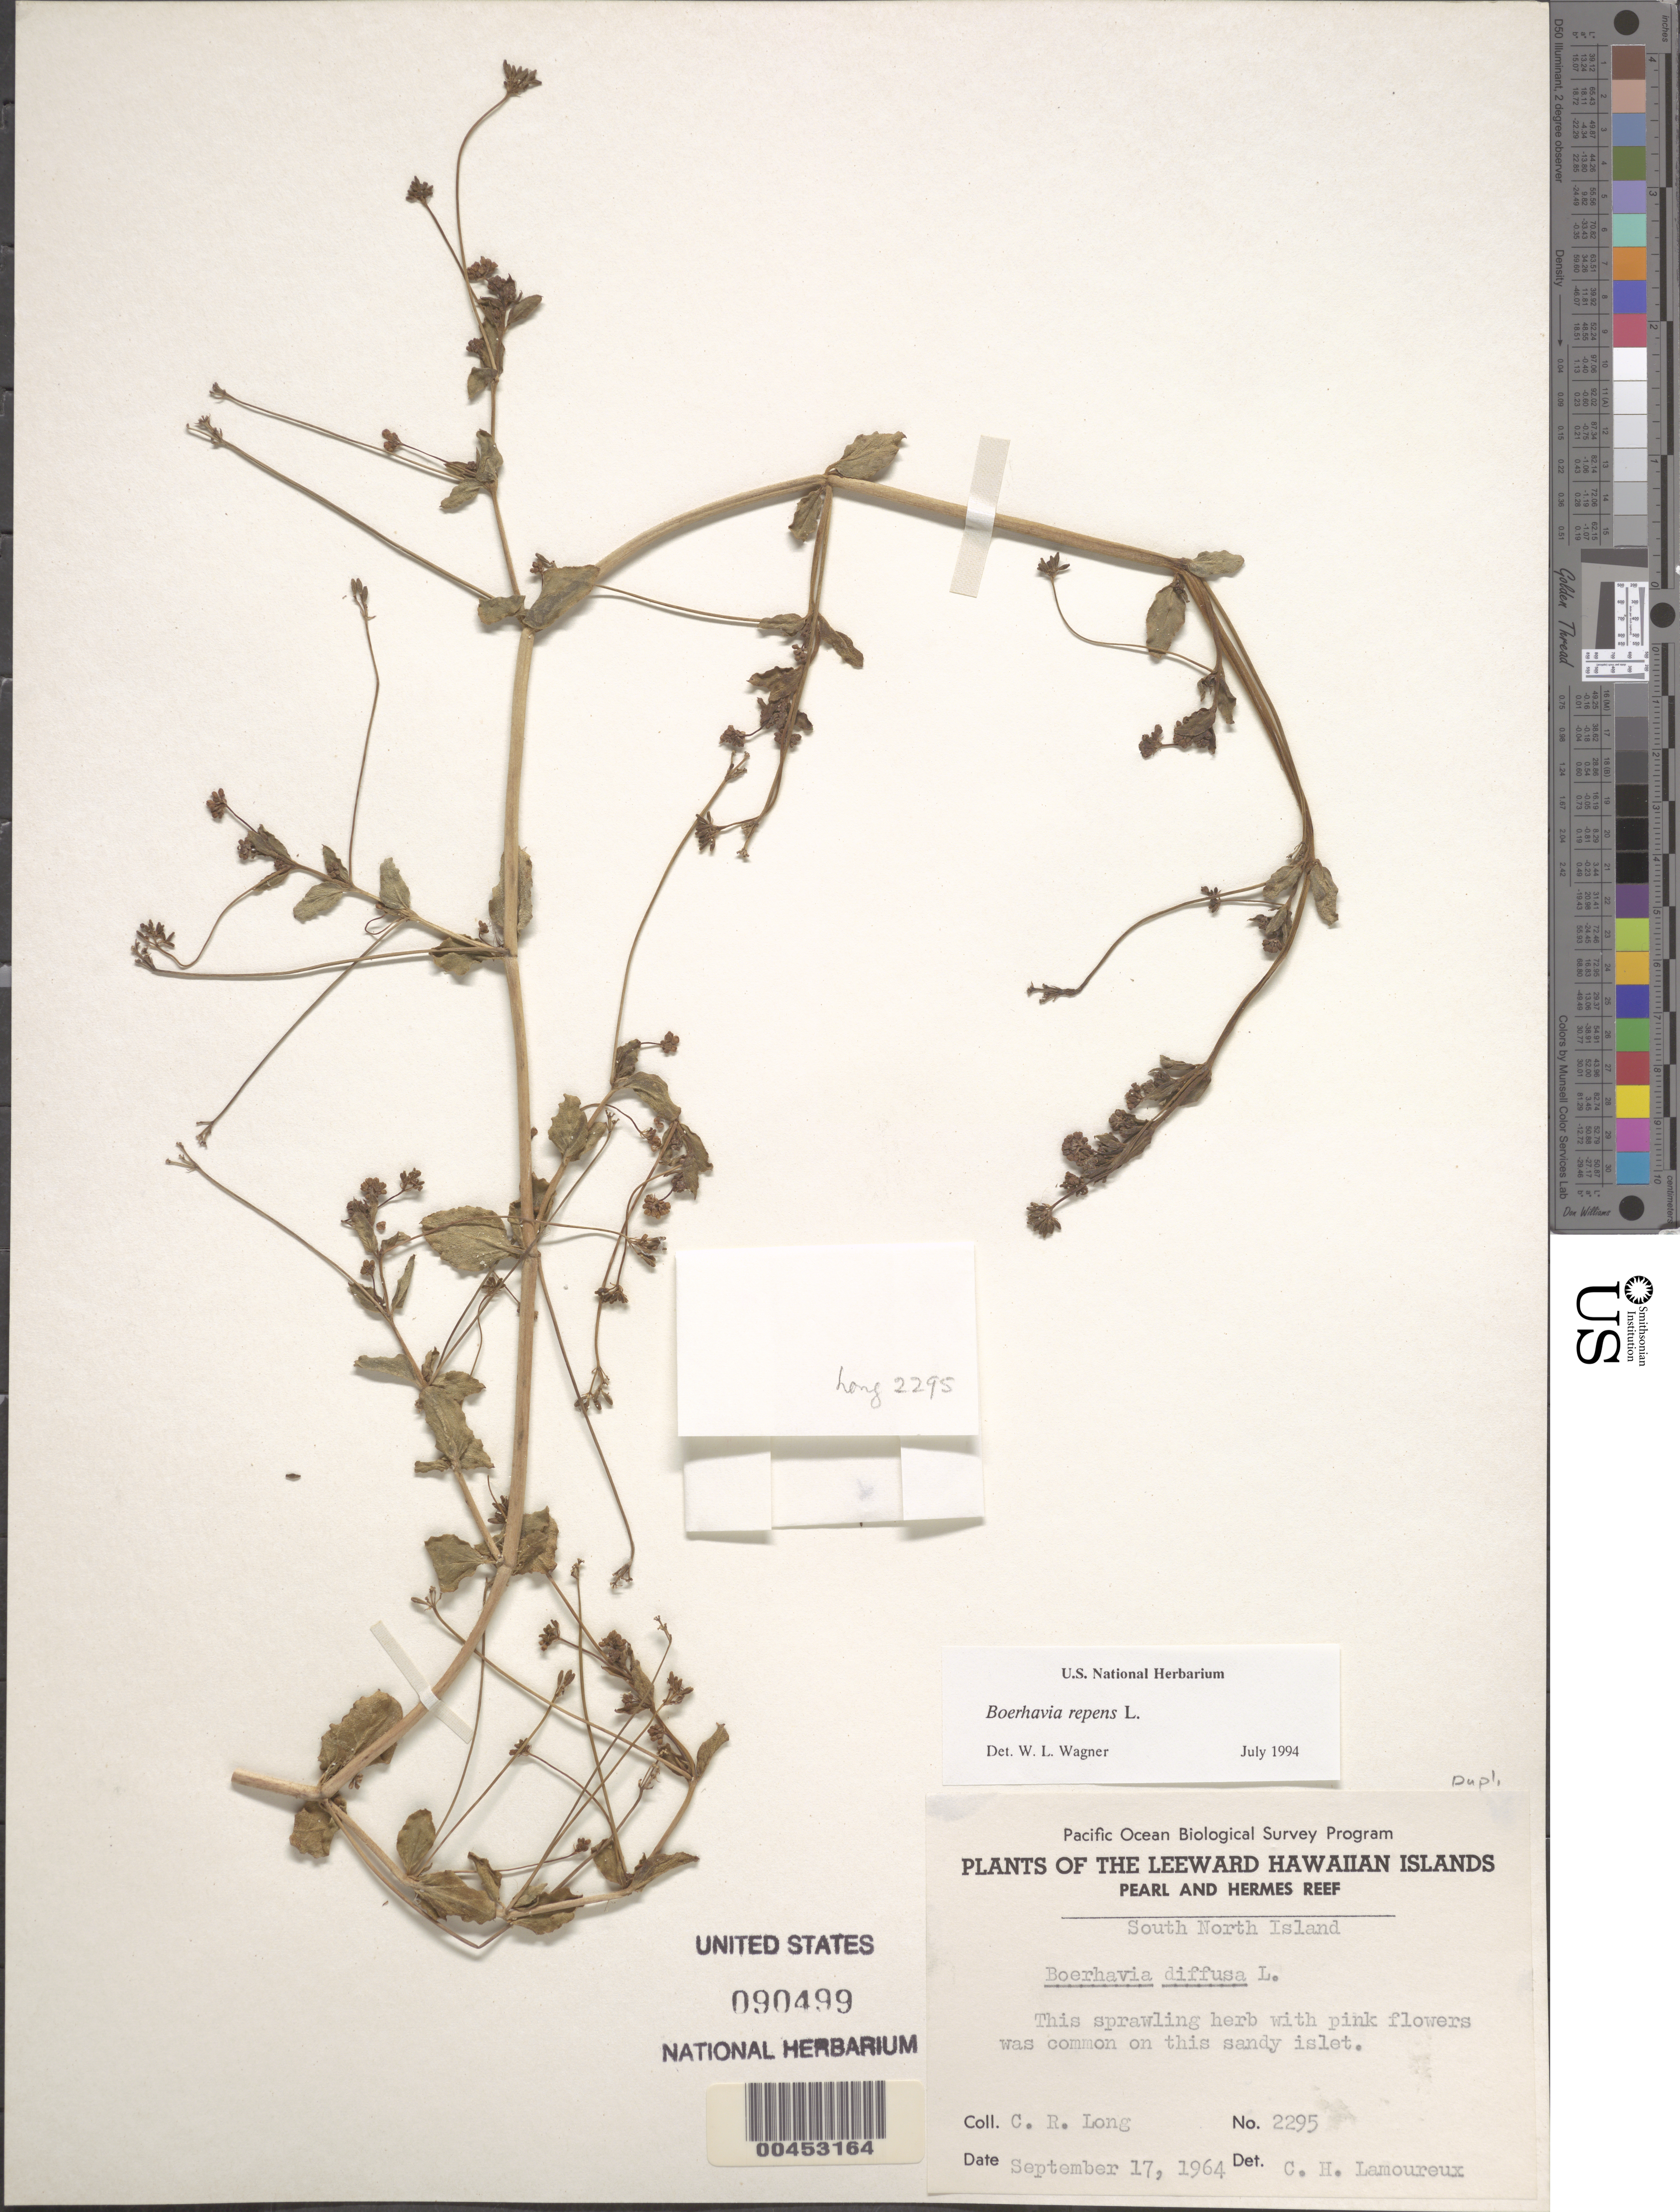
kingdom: Plantae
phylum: Tracheophyta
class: Magnoliopsida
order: Caryophyllales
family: Nyctaginaceae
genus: Boerhavia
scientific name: Boerhavia repens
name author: L.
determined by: Wagner, W. L., (BOT), Smithsonian Institution - National Museum of Natural History (UNITED STATES)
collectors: C. Long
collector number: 2295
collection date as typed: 17 Sep 1964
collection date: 1964-09-17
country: United States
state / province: Hawaii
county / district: Honolulu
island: Pearl and Hermes Atoll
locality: S North Islet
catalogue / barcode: US 90499